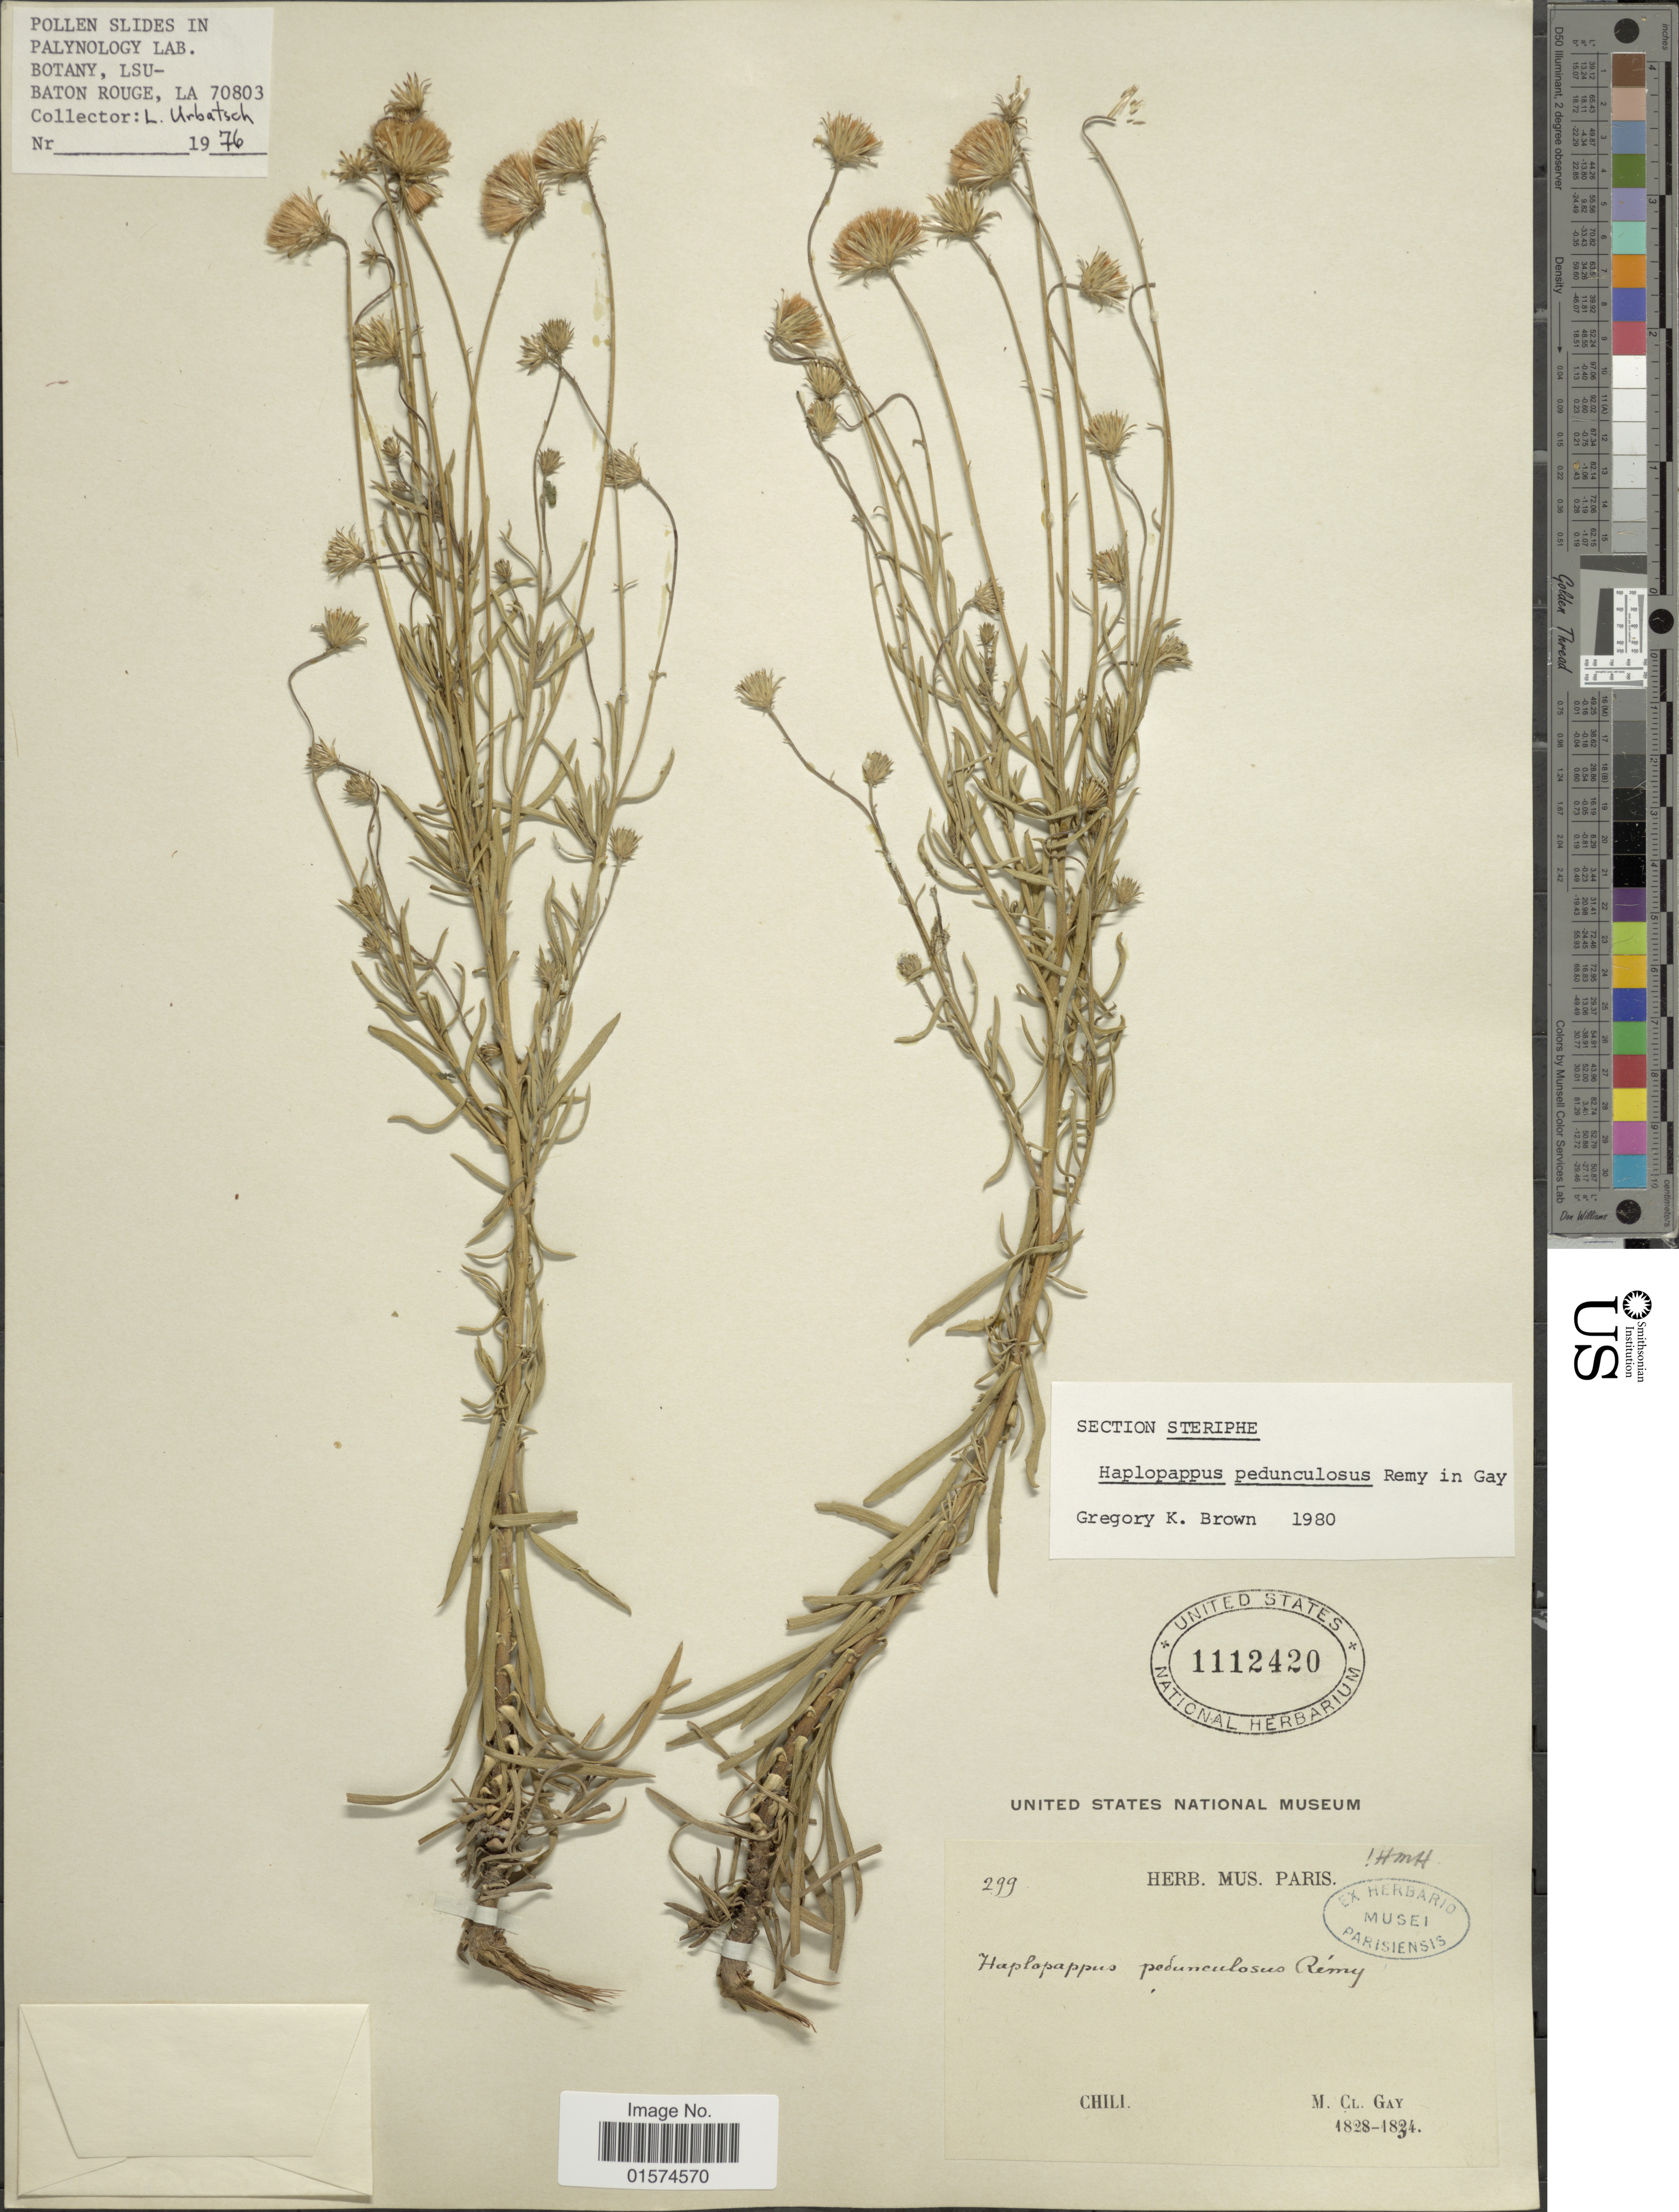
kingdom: Plantae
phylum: Tracheophyta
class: Magnoliopsida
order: Asterales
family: Asteraceae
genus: Haplopappus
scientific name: Haplopappus pedunculosus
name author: J. Rémy in Gay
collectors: M. Gay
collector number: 299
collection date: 1828/1834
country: Chile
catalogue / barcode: US 1112420